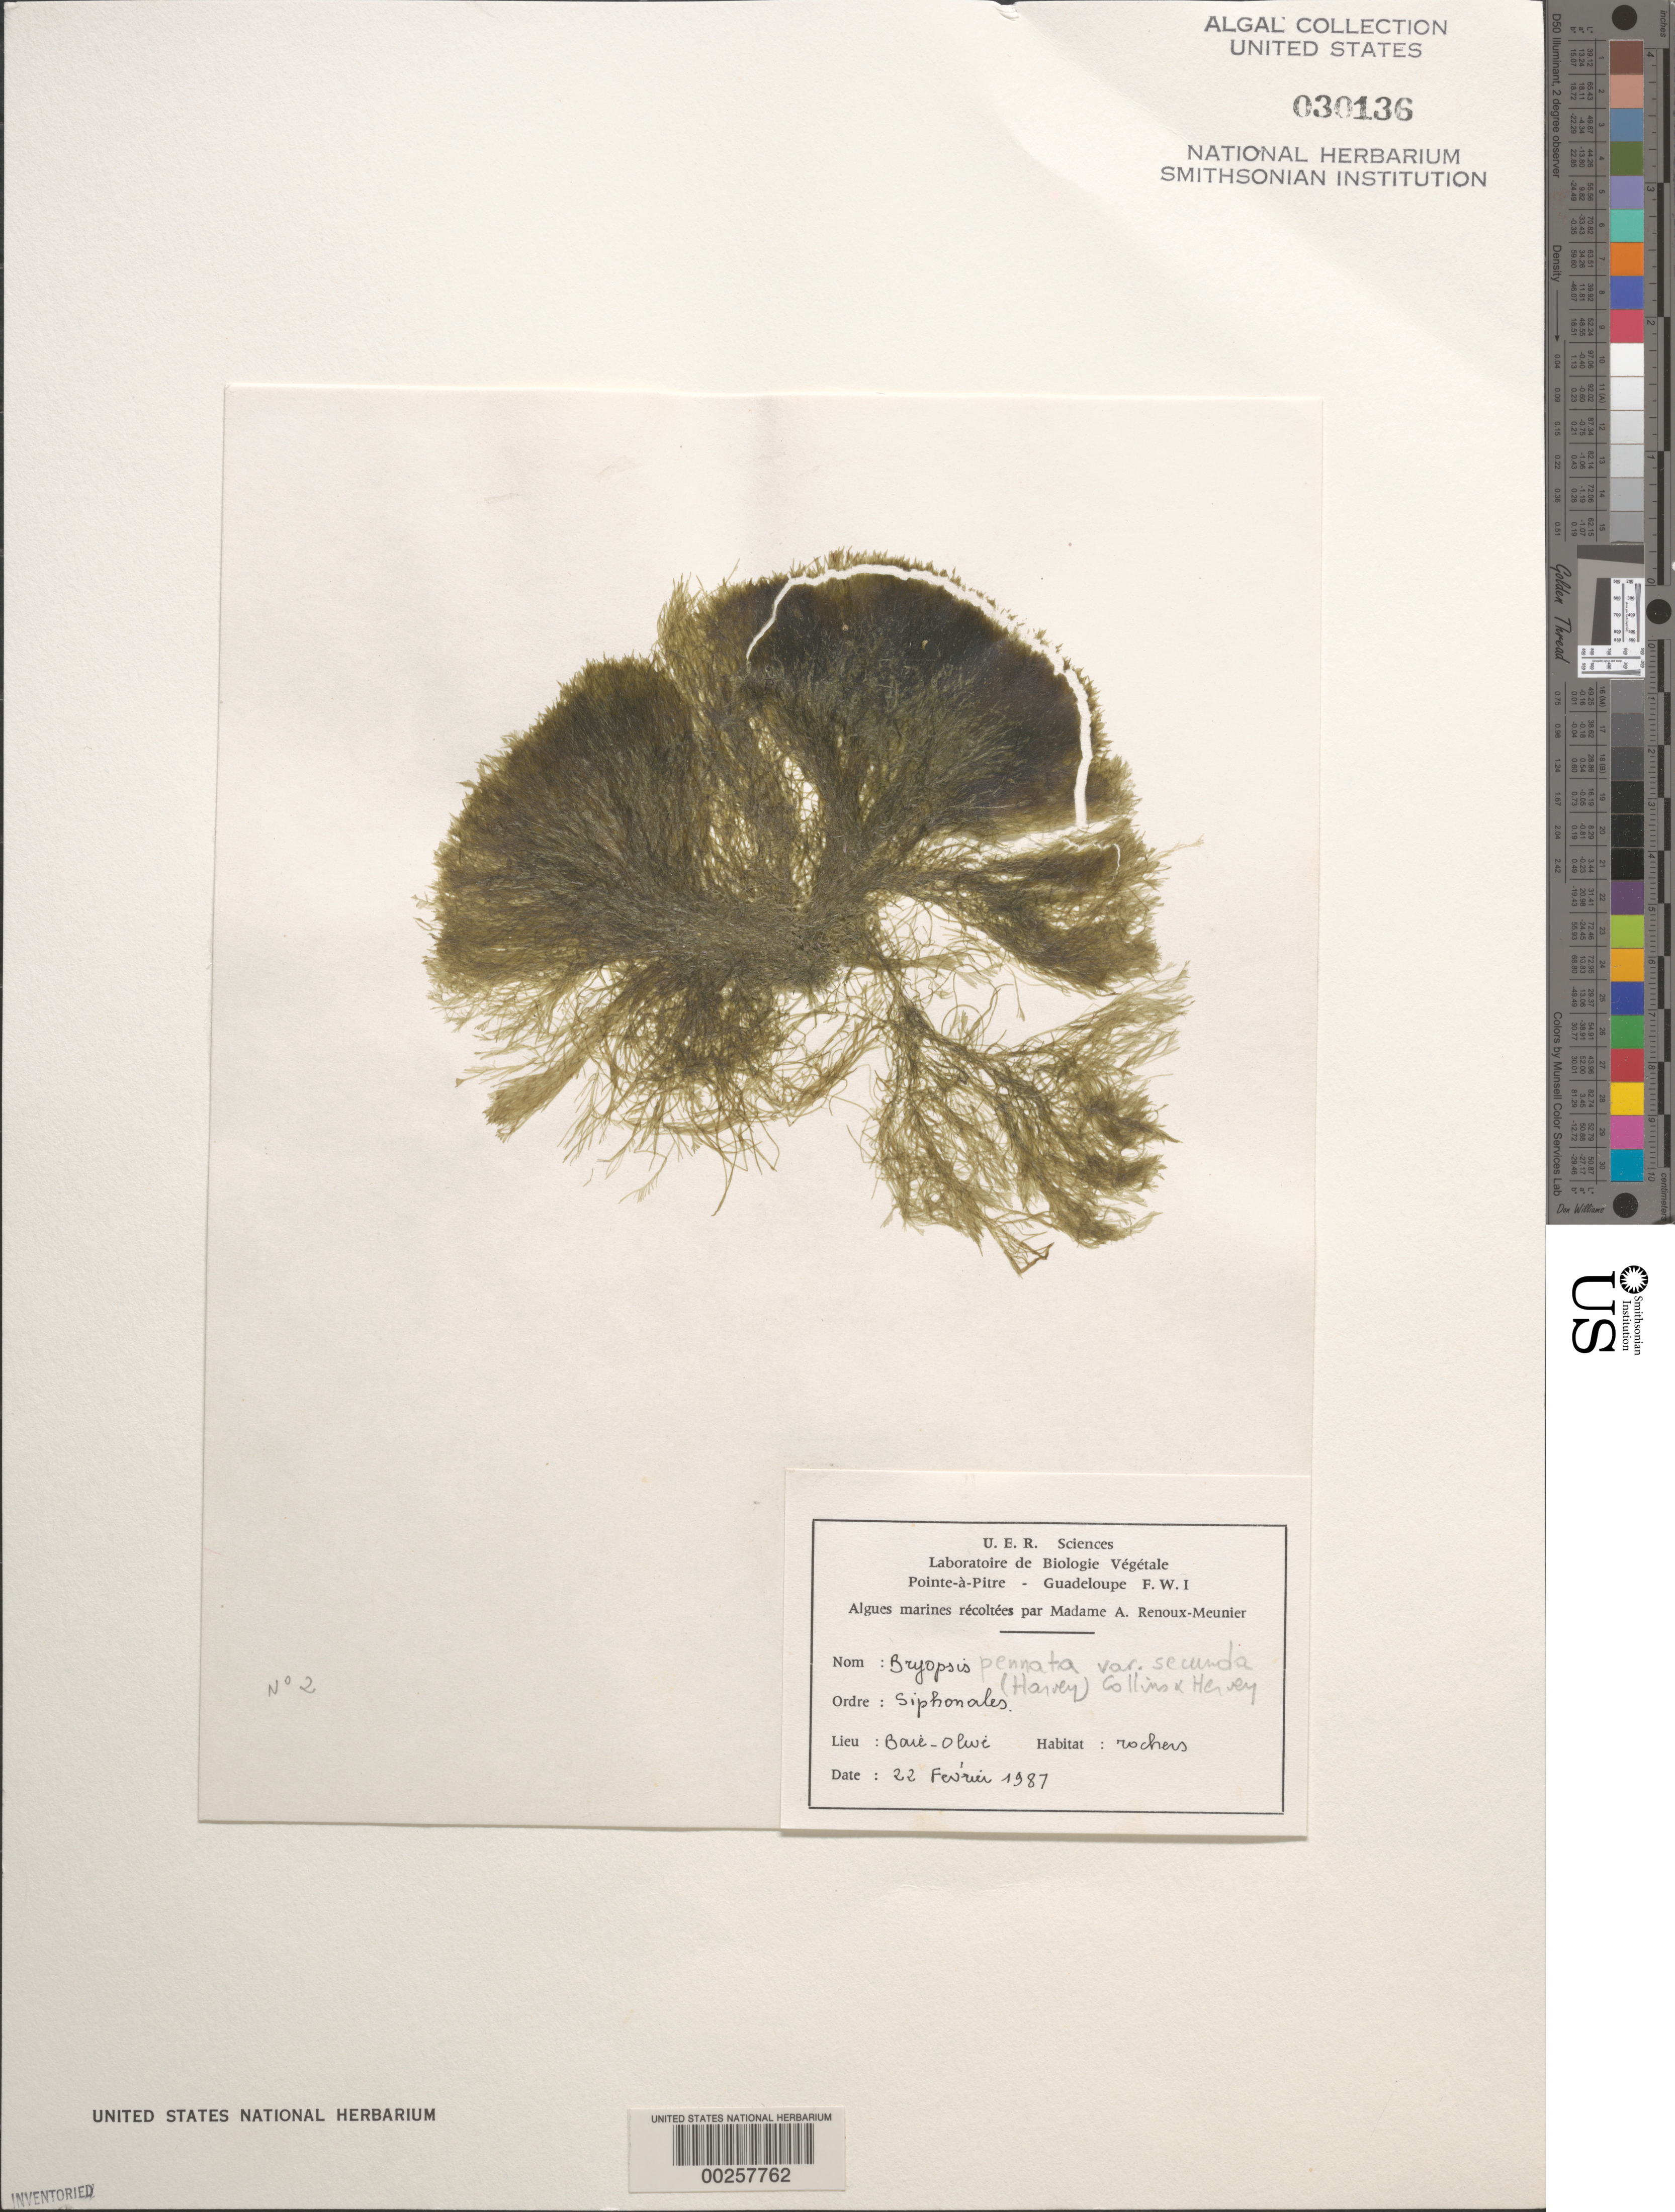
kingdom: Plantae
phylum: Chlorophyta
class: Ulvophyceae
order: Bryopsidales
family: Bryopsidaceae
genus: Bryopsis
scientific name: Bryopsis pennata var. secunda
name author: (Harv.) Collins & Herv.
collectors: A. Renoux-Meunier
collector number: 2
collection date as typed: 22 Feb 1987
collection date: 1987-02-22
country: Guadeloupe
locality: Baie Olive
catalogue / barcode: US 30136